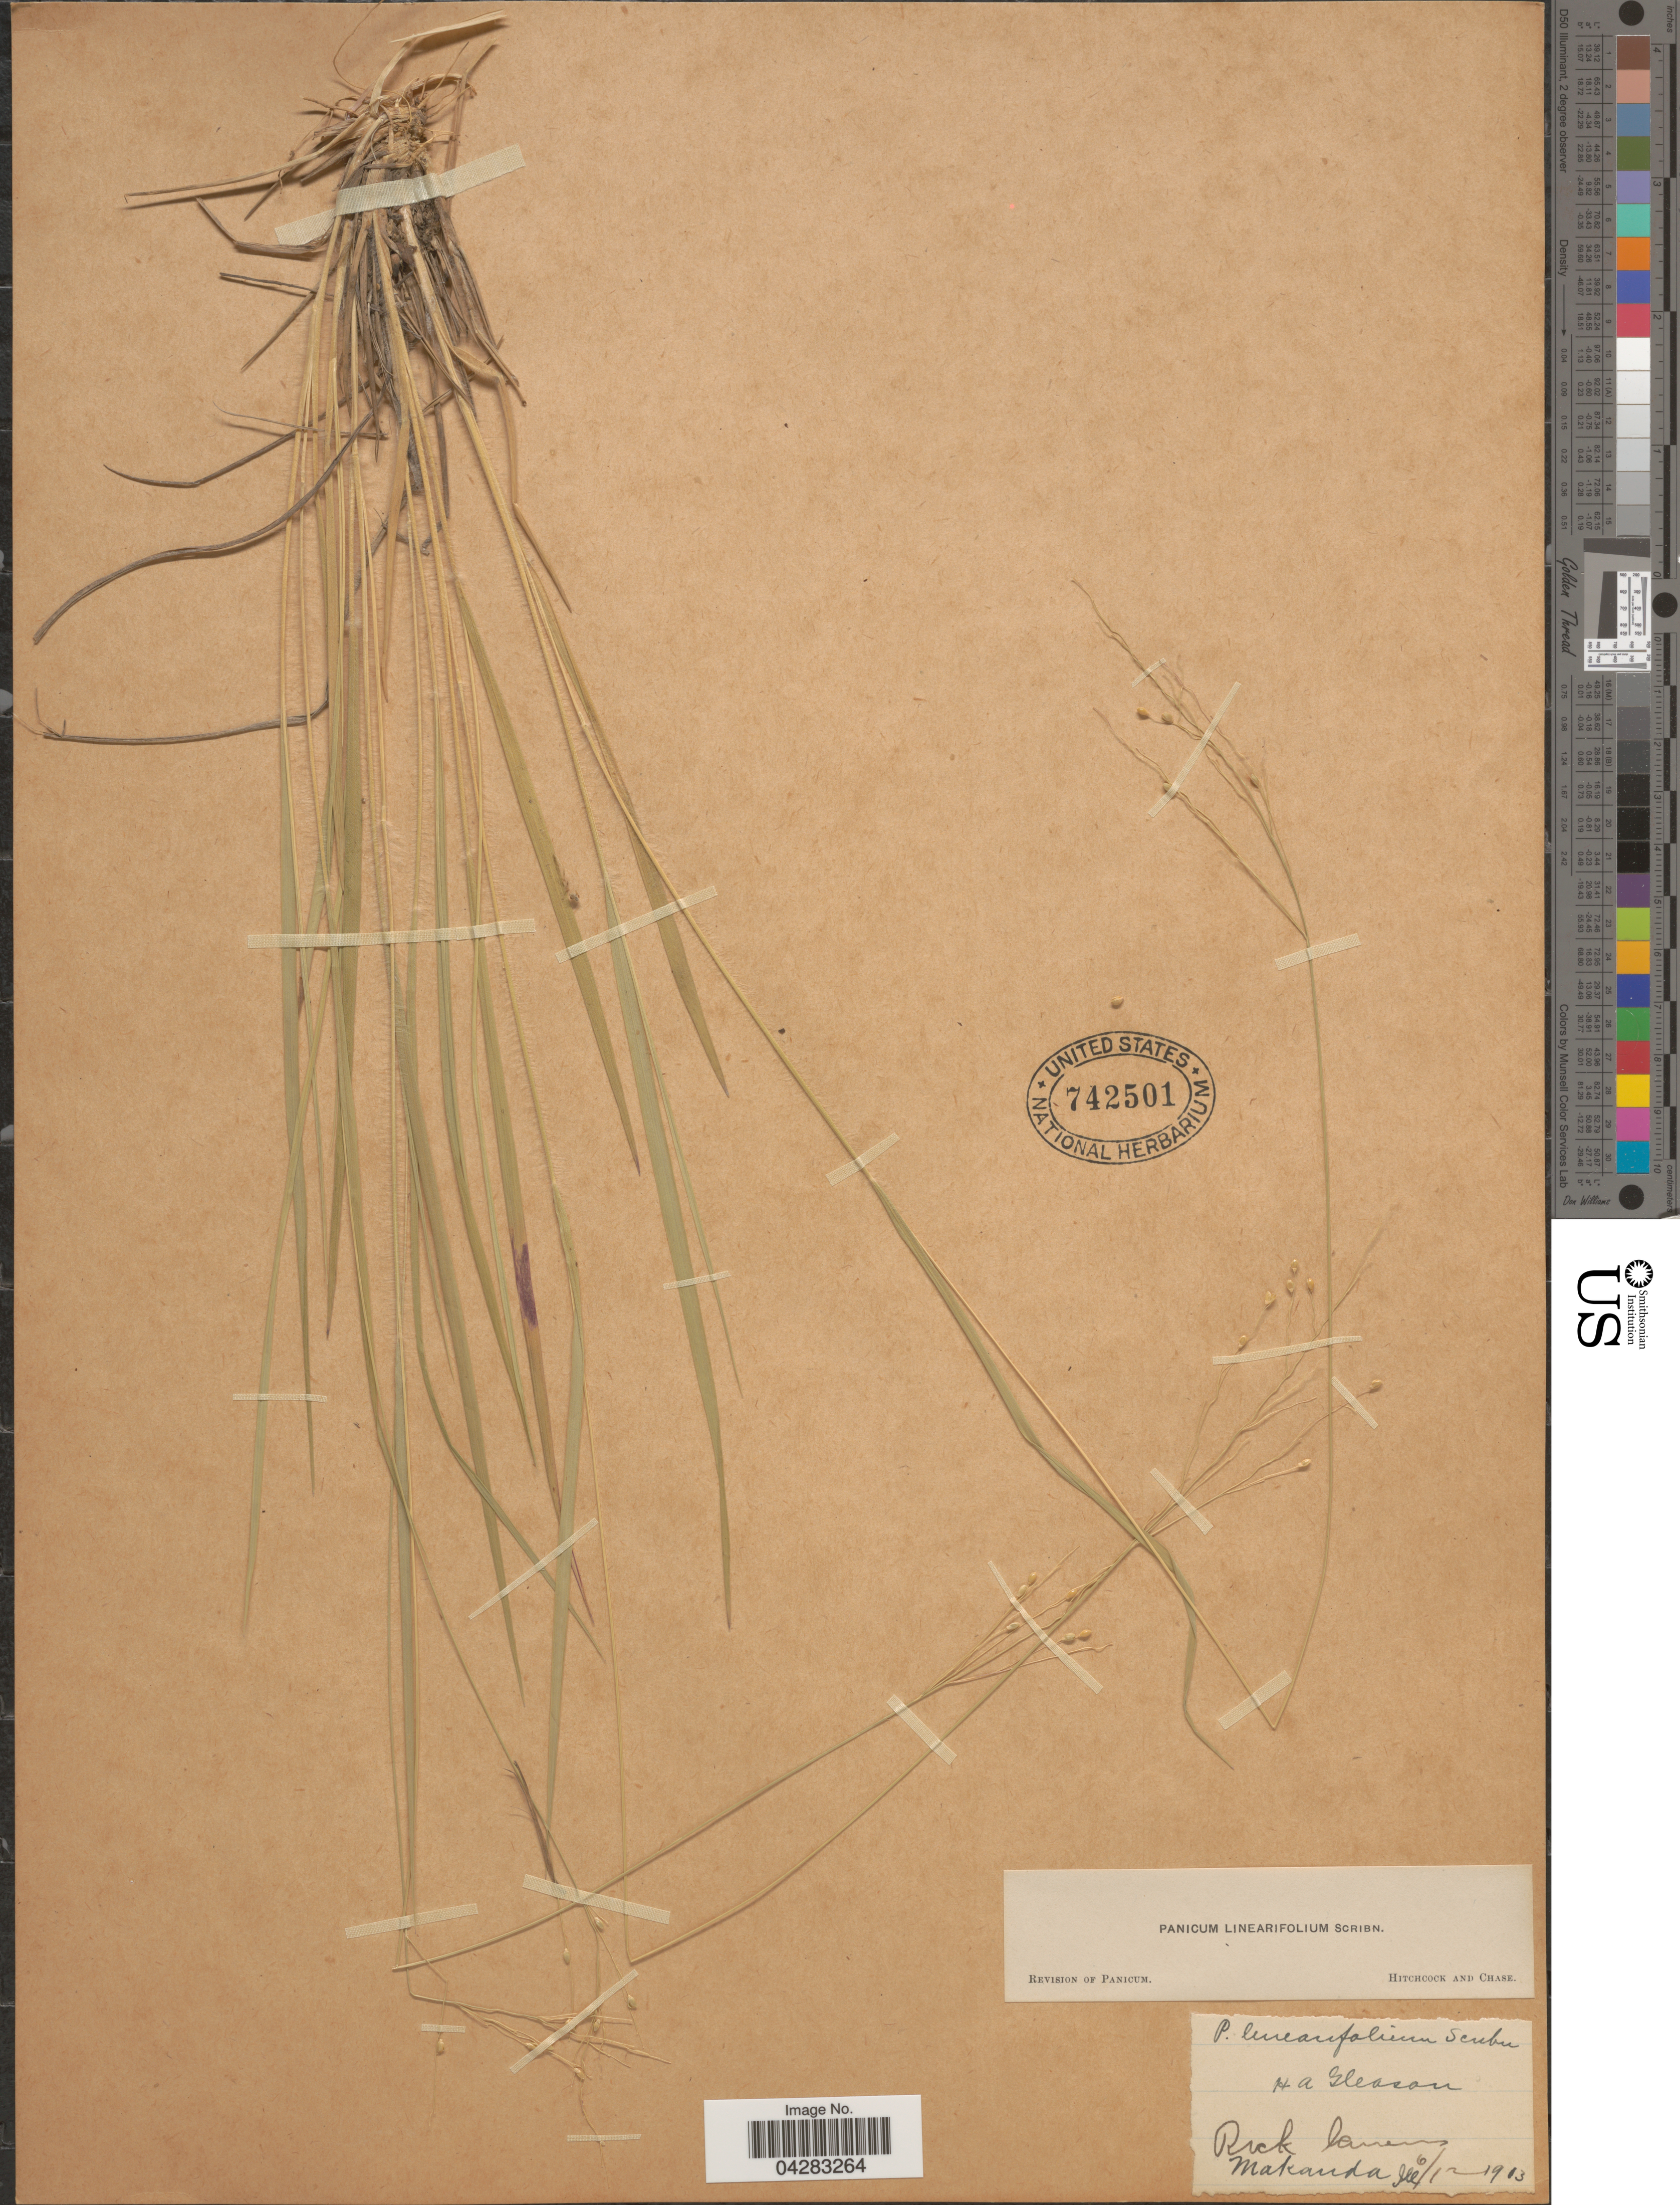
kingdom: Plantae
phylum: Tracheophyta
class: Liliopsida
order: Poales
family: Poaceae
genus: Dichanthelium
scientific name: Dichanthelium linearifolium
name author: (Scribn.) Gould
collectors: H. A. Gleason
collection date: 1903-06-12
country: United States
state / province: Illinois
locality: Makanda.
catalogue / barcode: US 742501